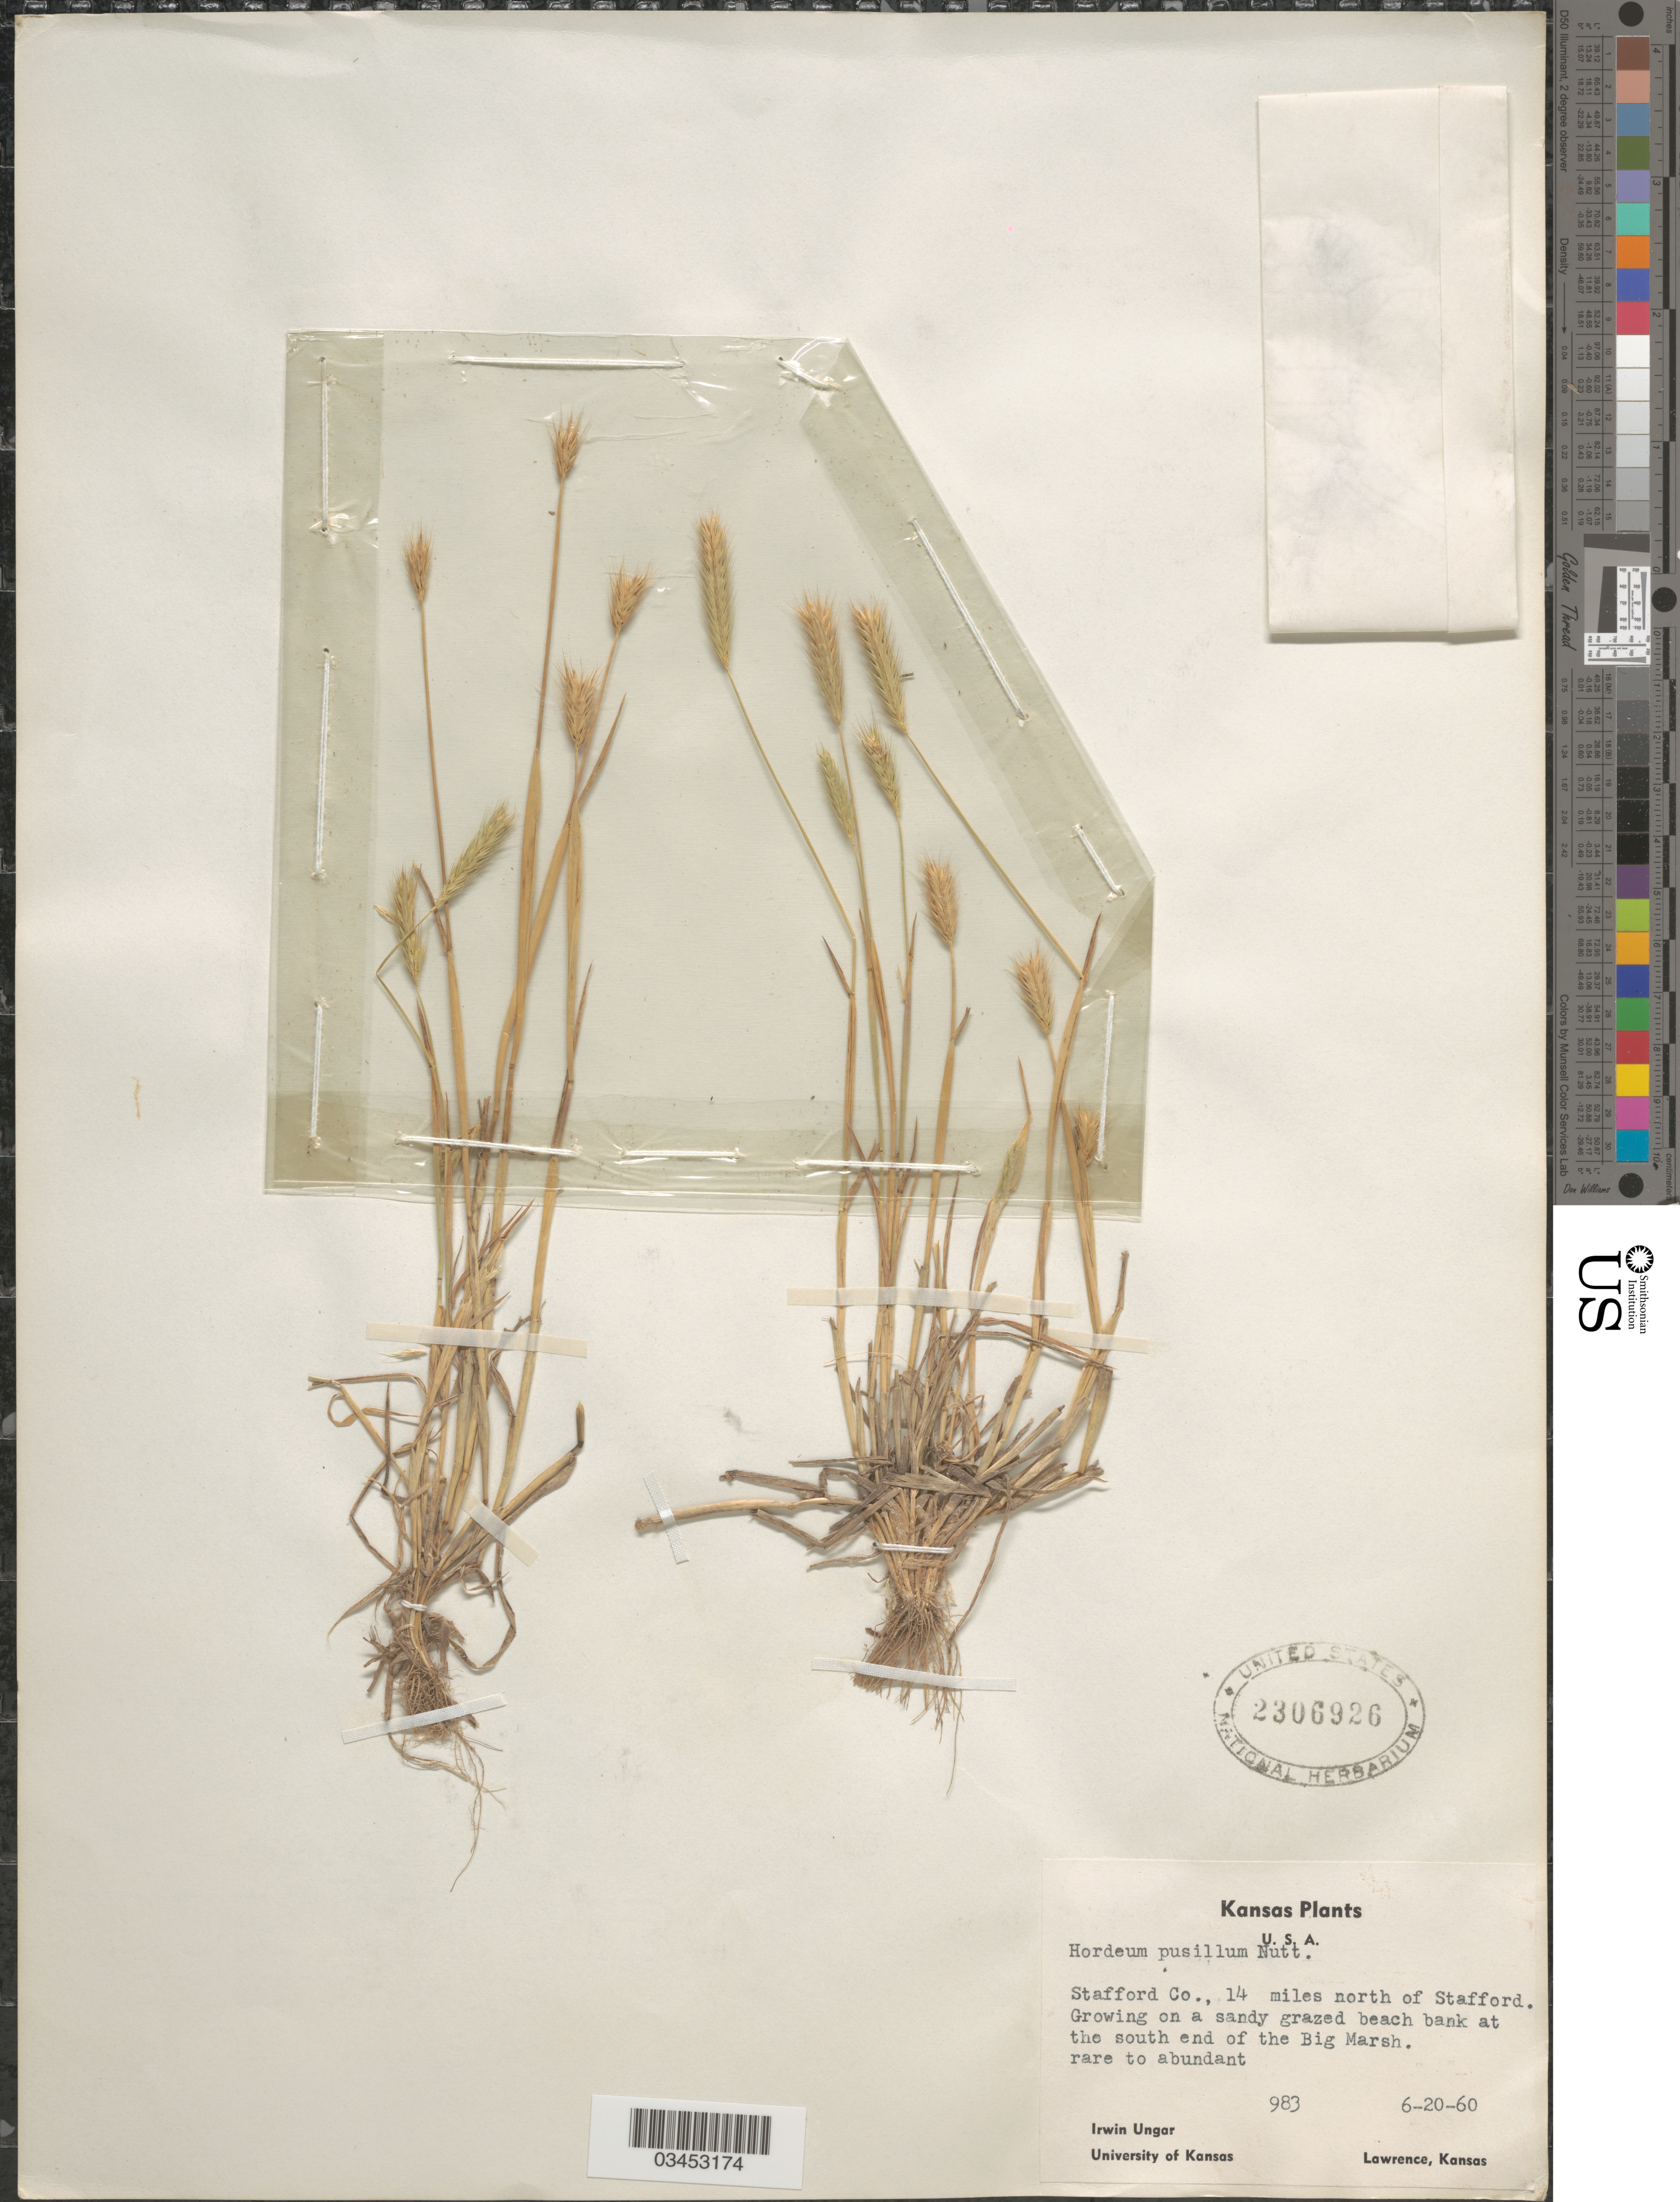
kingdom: Plantae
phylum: Tracheophyta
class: Liliopsida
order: Poales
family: Poaceae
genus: Hordeum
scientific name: Hordeum pusillum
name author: Nutt.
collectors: I. Ungar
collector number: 983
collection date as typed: Transcribed d/m/y: 20/6/60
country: United States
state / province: Kansas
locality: Stafford Co., 14 miles north of Stafford. Growing on a sandy grazed beach bank at the south end of the Big Marsh.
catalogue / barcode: US 2306926